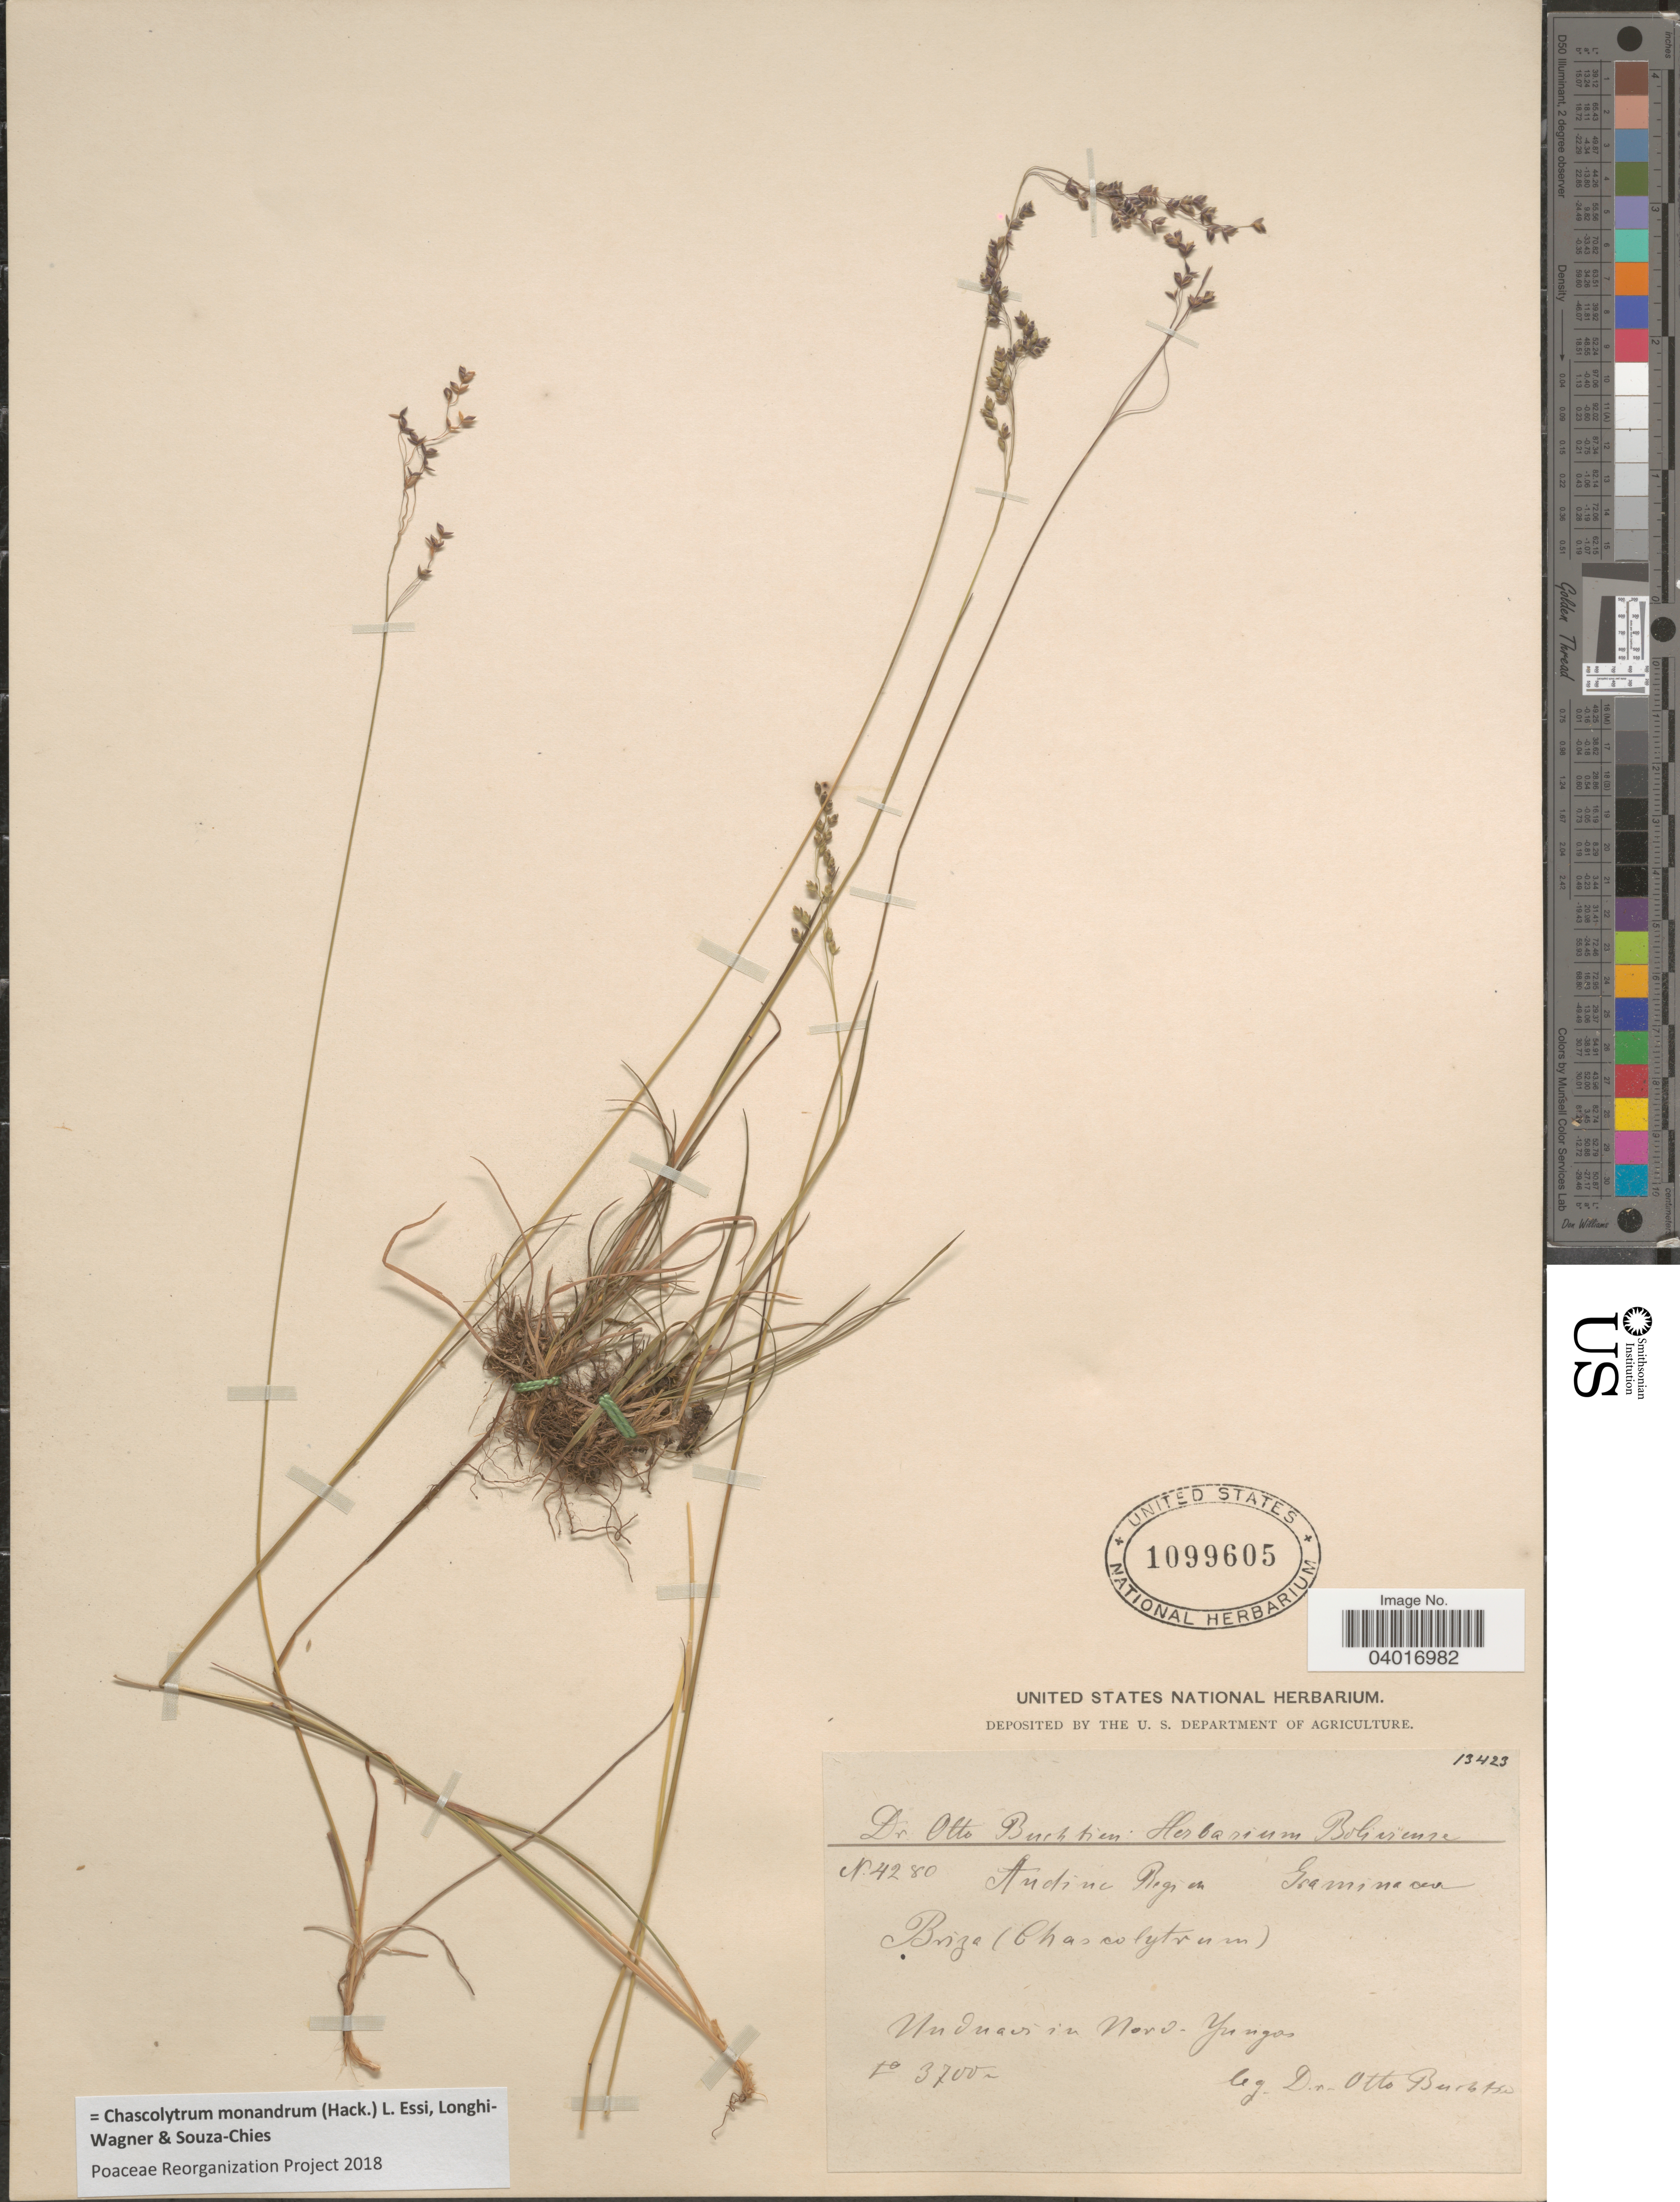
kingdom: Plantae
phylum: Tracheophyta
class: Liliopsida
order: Poales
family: Poaceae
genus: Chascolytrum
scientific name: Chascolytrum monandrum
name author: (Hack.) L. Essi et al.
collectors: O. Buchtien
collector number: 4280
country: Bolivia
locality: Andine Region. Unduavi in Nord-Yungas.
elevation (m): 3700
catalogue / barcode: US 1099605